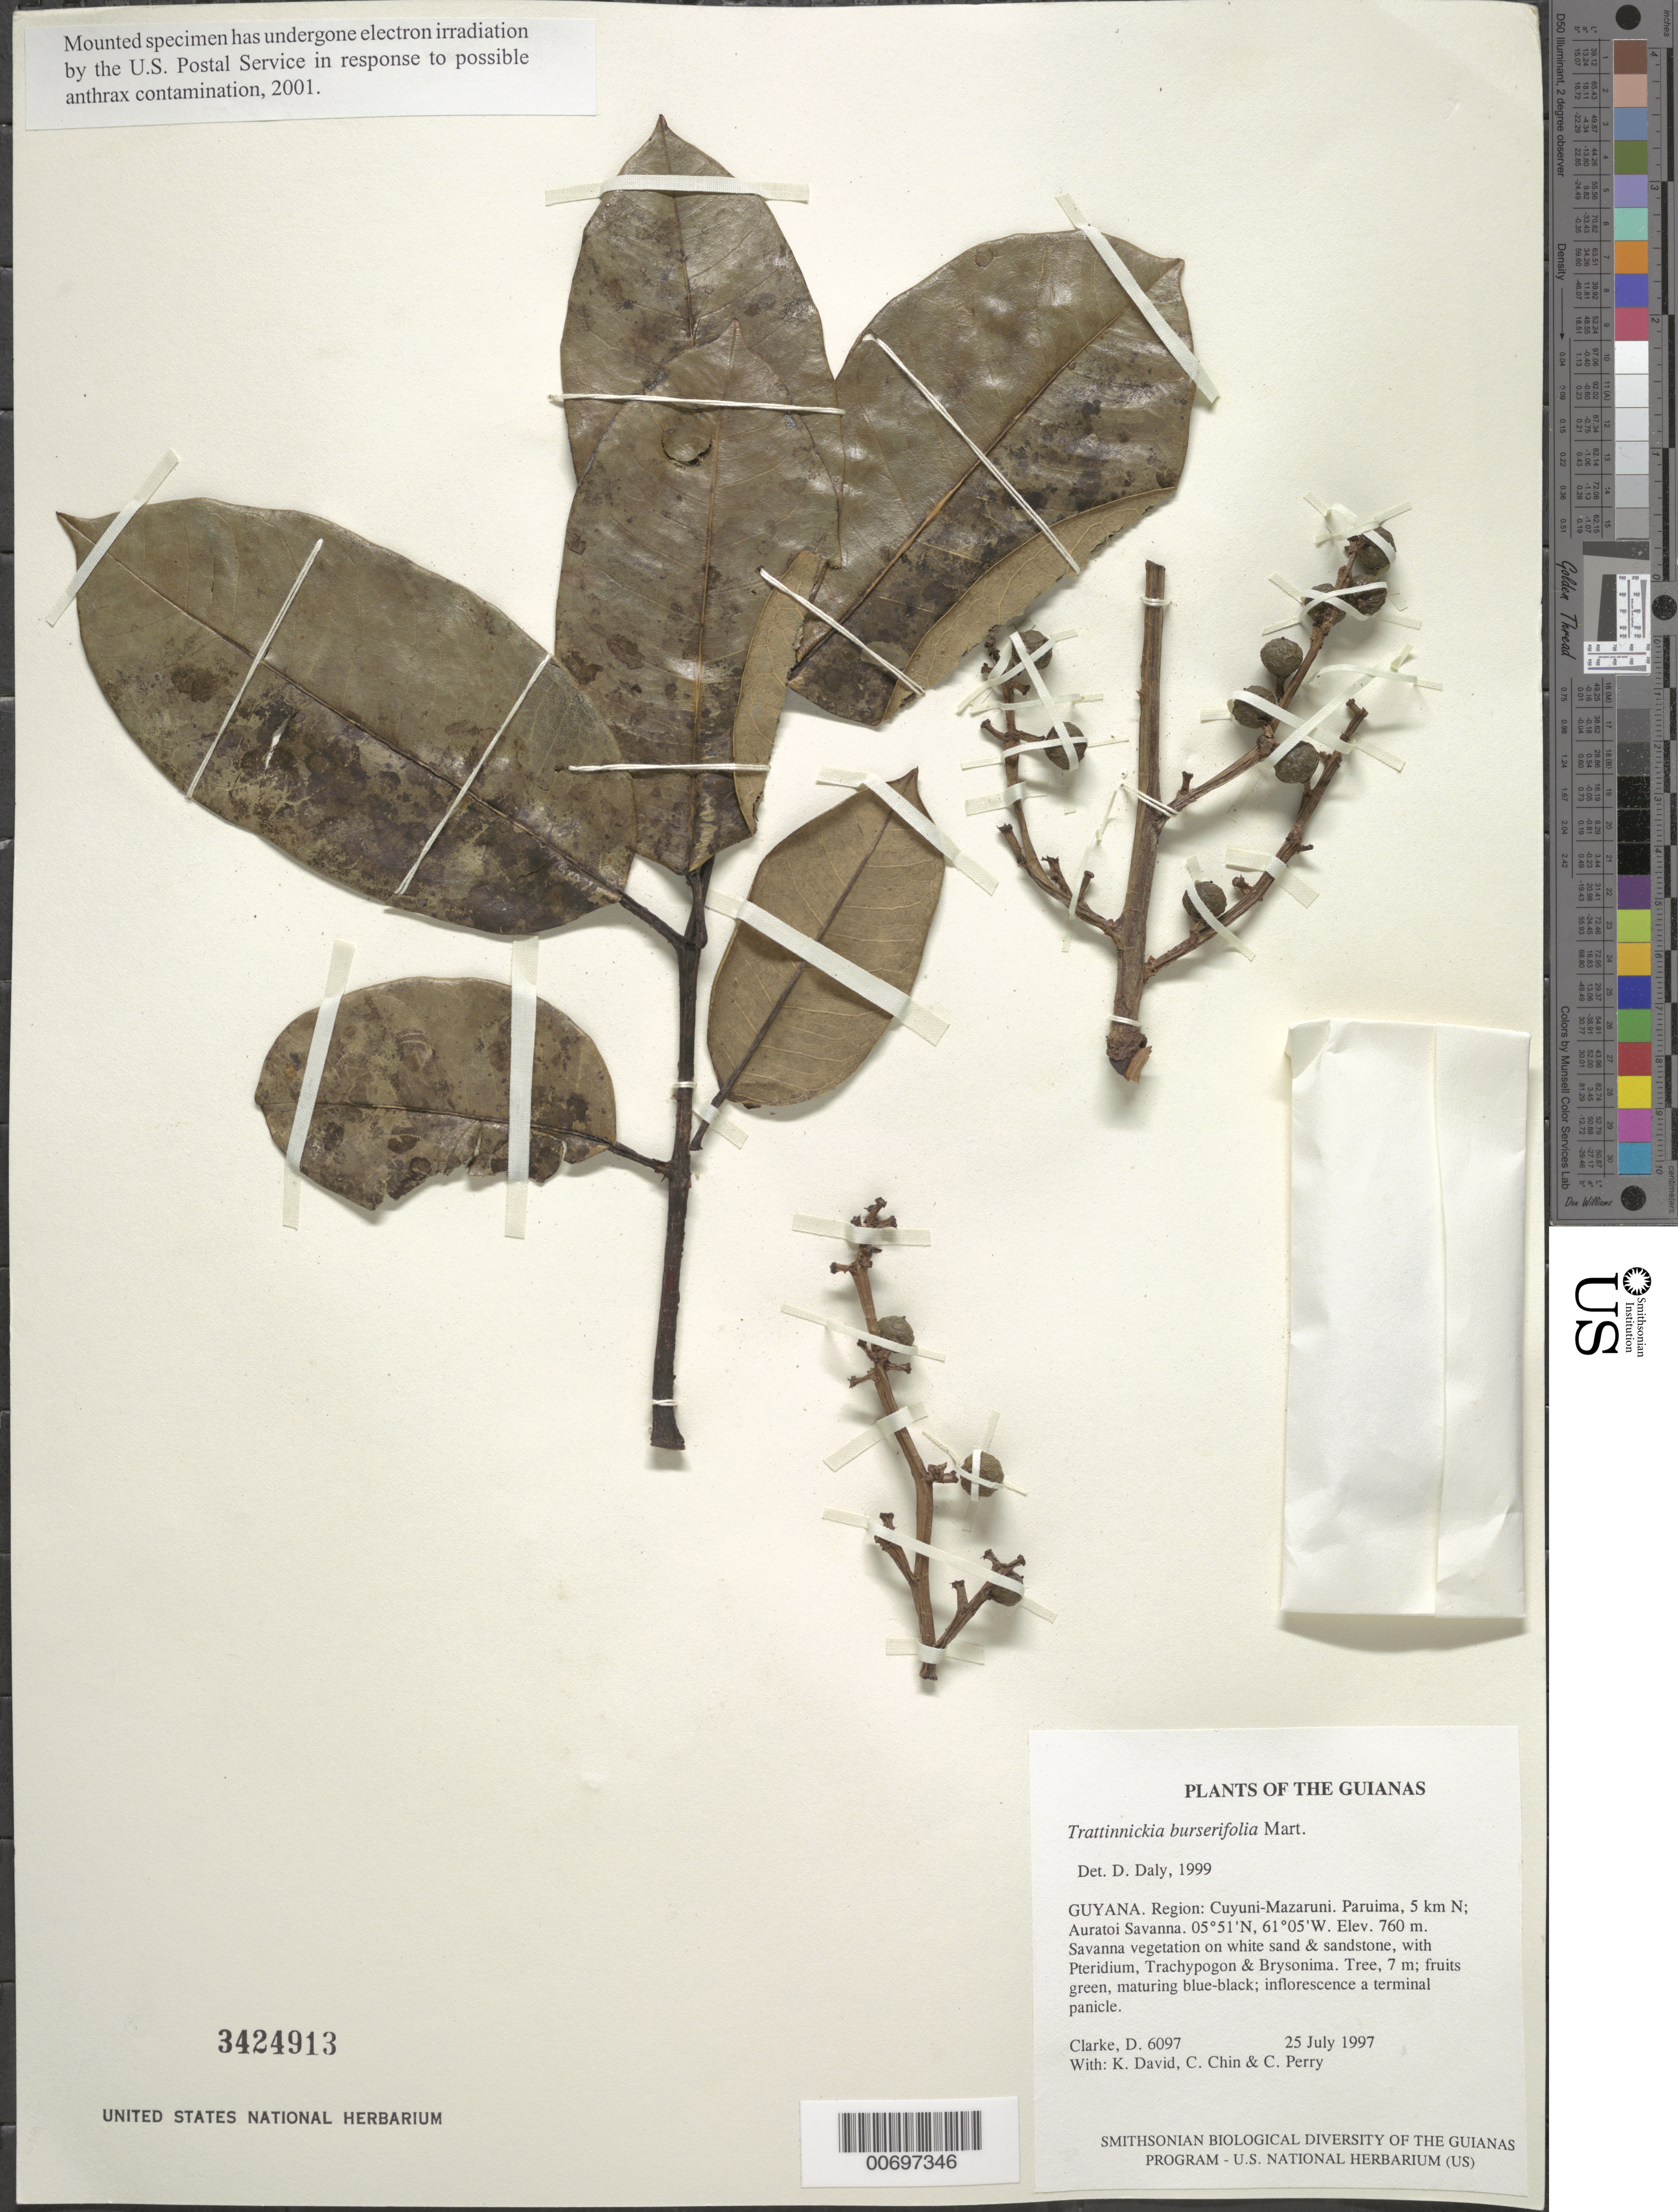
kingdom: Plantae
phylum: Tracheophyta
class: Magnoliopsida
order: Sapindales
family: Burseraceae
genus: Trattinnickia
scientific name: Trattinnickia burserifolia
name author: Mart.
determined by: Daly, D. C.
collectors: H. D. Clarke, K. David, C. Chin & C. Perry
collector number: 6097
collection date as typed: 25 July 1997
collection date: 1997-07-25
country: Guyana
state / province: Cuyuni-Mazaruni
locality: Paruima, 5 km N; Auratoi Savanna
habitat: Savanna vegetation on white sand & sandstone, with Pteridium, Trachypogon & Brysonima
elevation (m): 760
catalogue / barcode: US 3424913